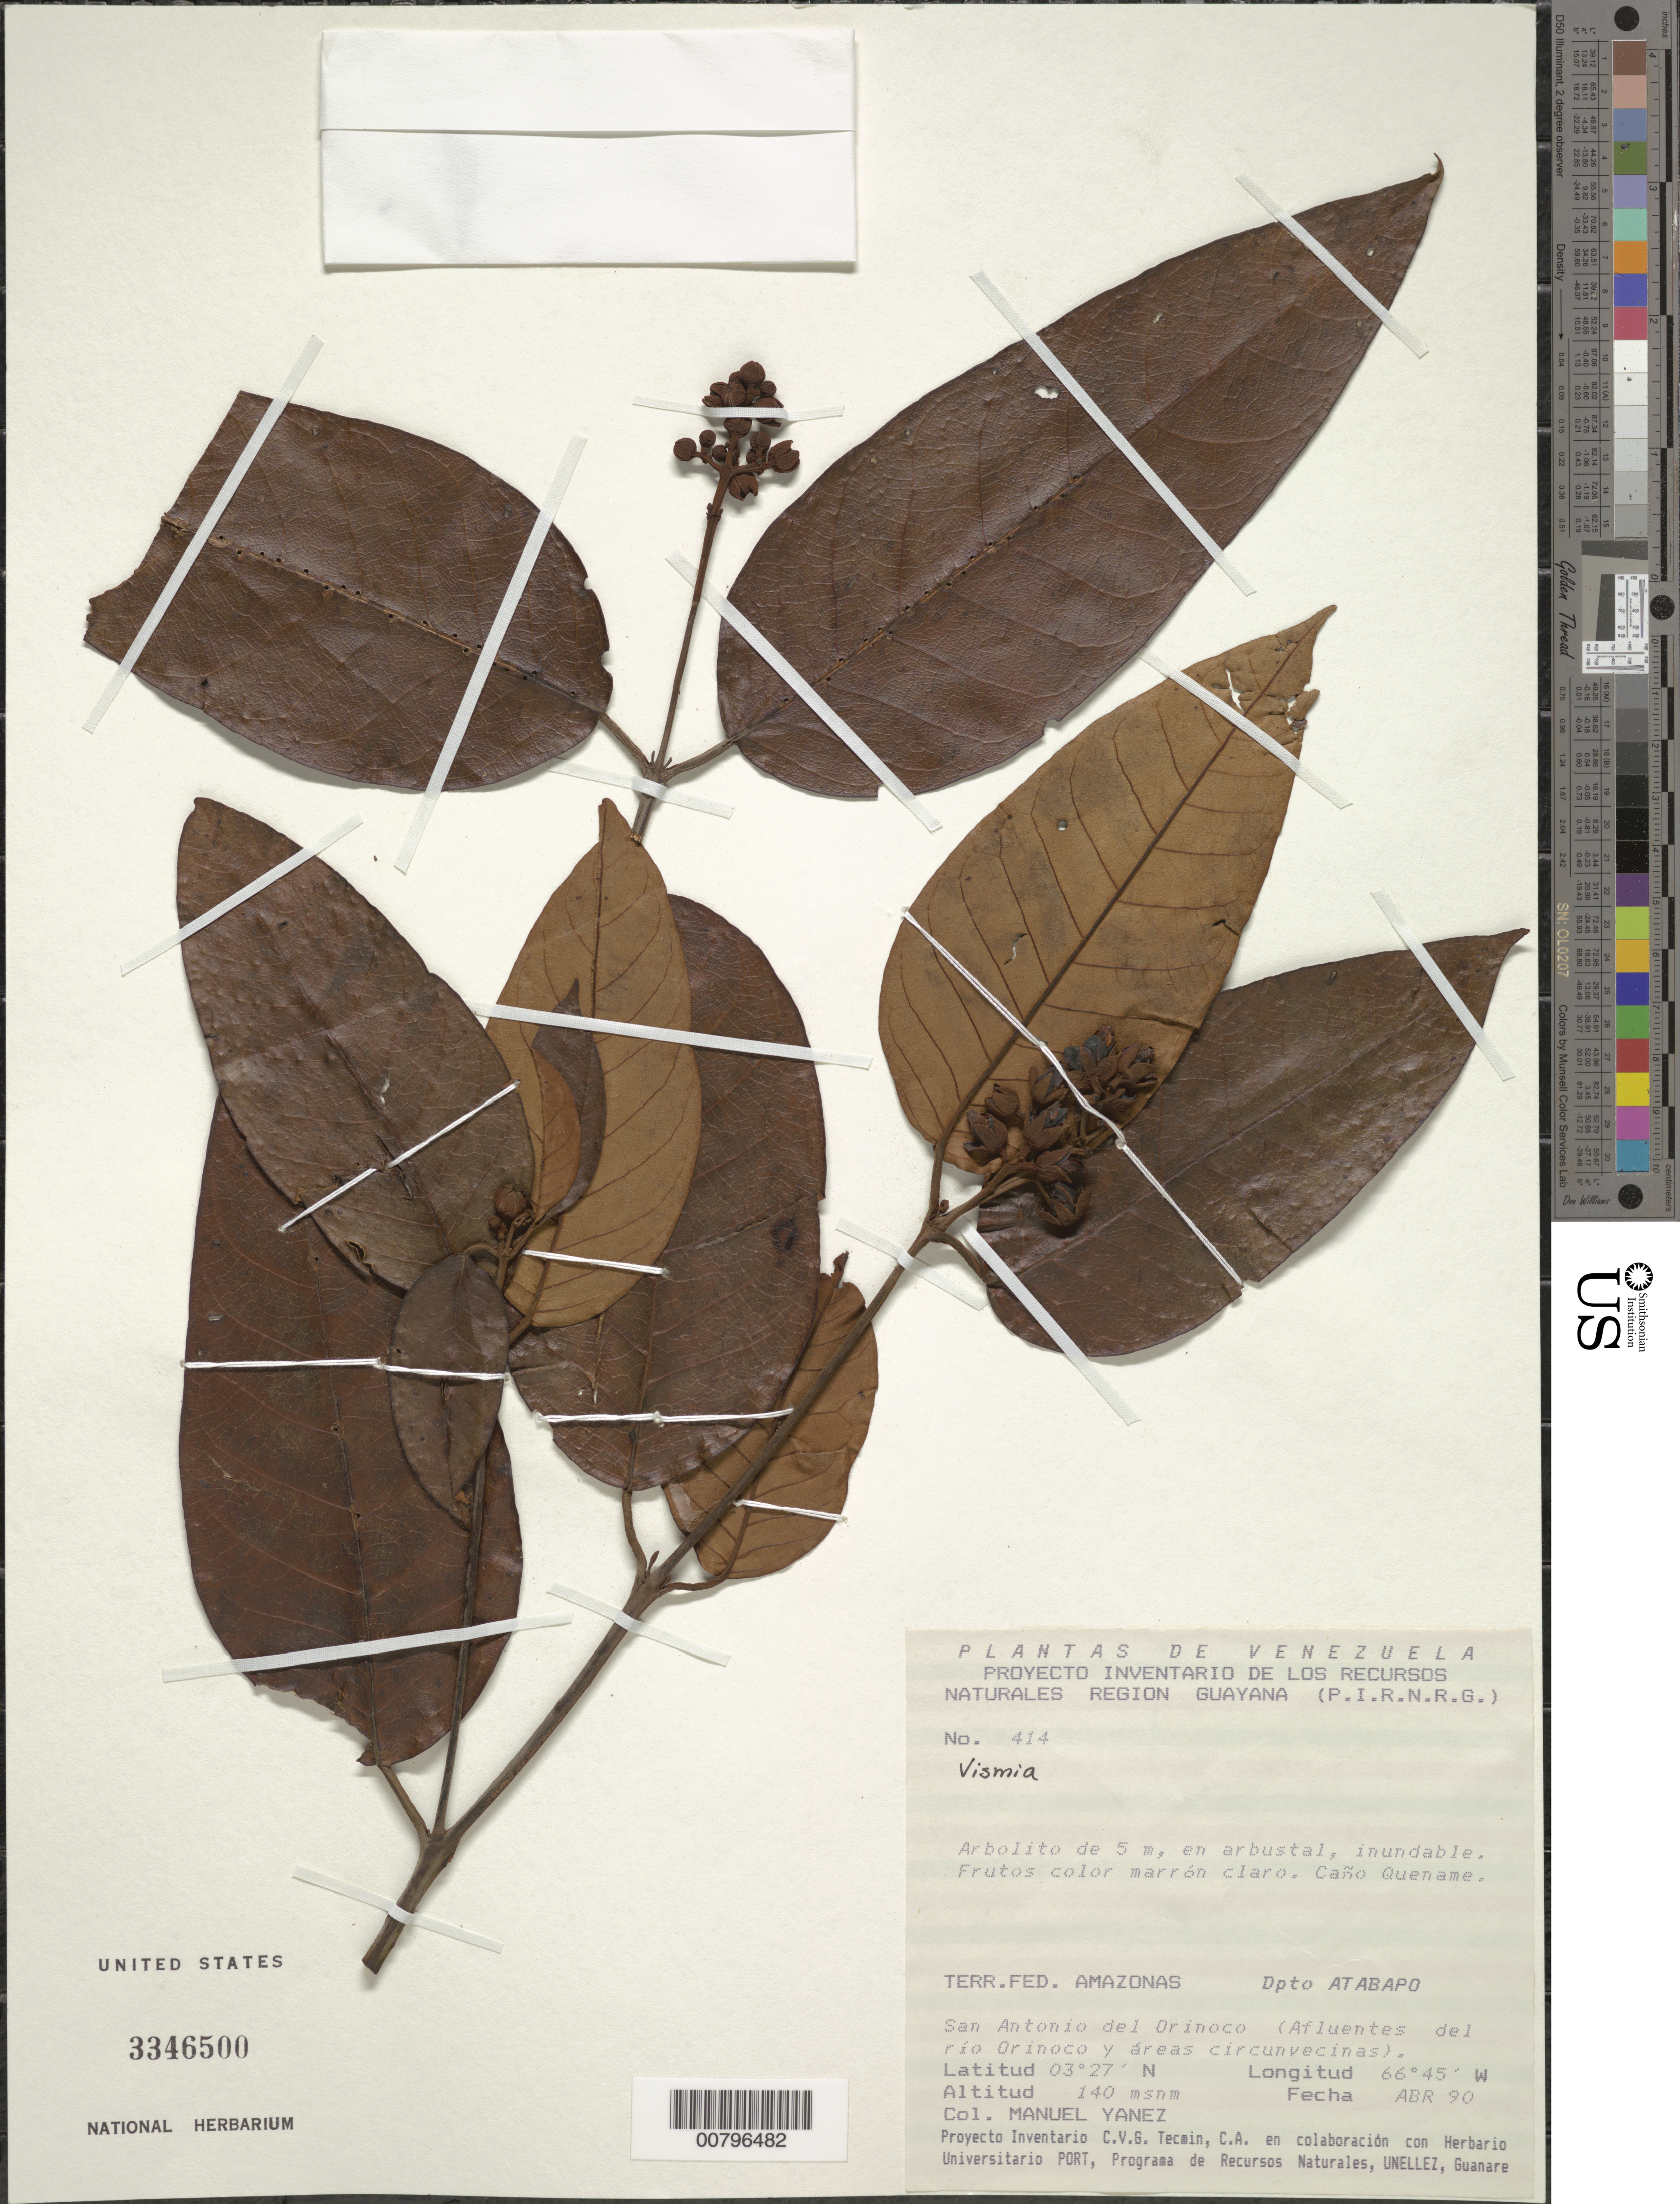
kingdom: Plantae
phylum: Tracheophyta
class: Magnoliopsida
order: Malpighiales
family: Hypericaceae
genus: Vismia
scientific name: Vismia sp.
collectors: M. Yanez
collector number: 414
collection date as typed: Apr-90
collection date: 1990-04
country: Venezuela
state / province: Amazonas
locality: San Antonio del Orinoco; Caño Quename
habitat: Arbustal, inundable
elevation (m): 140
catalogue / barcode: US 3346500